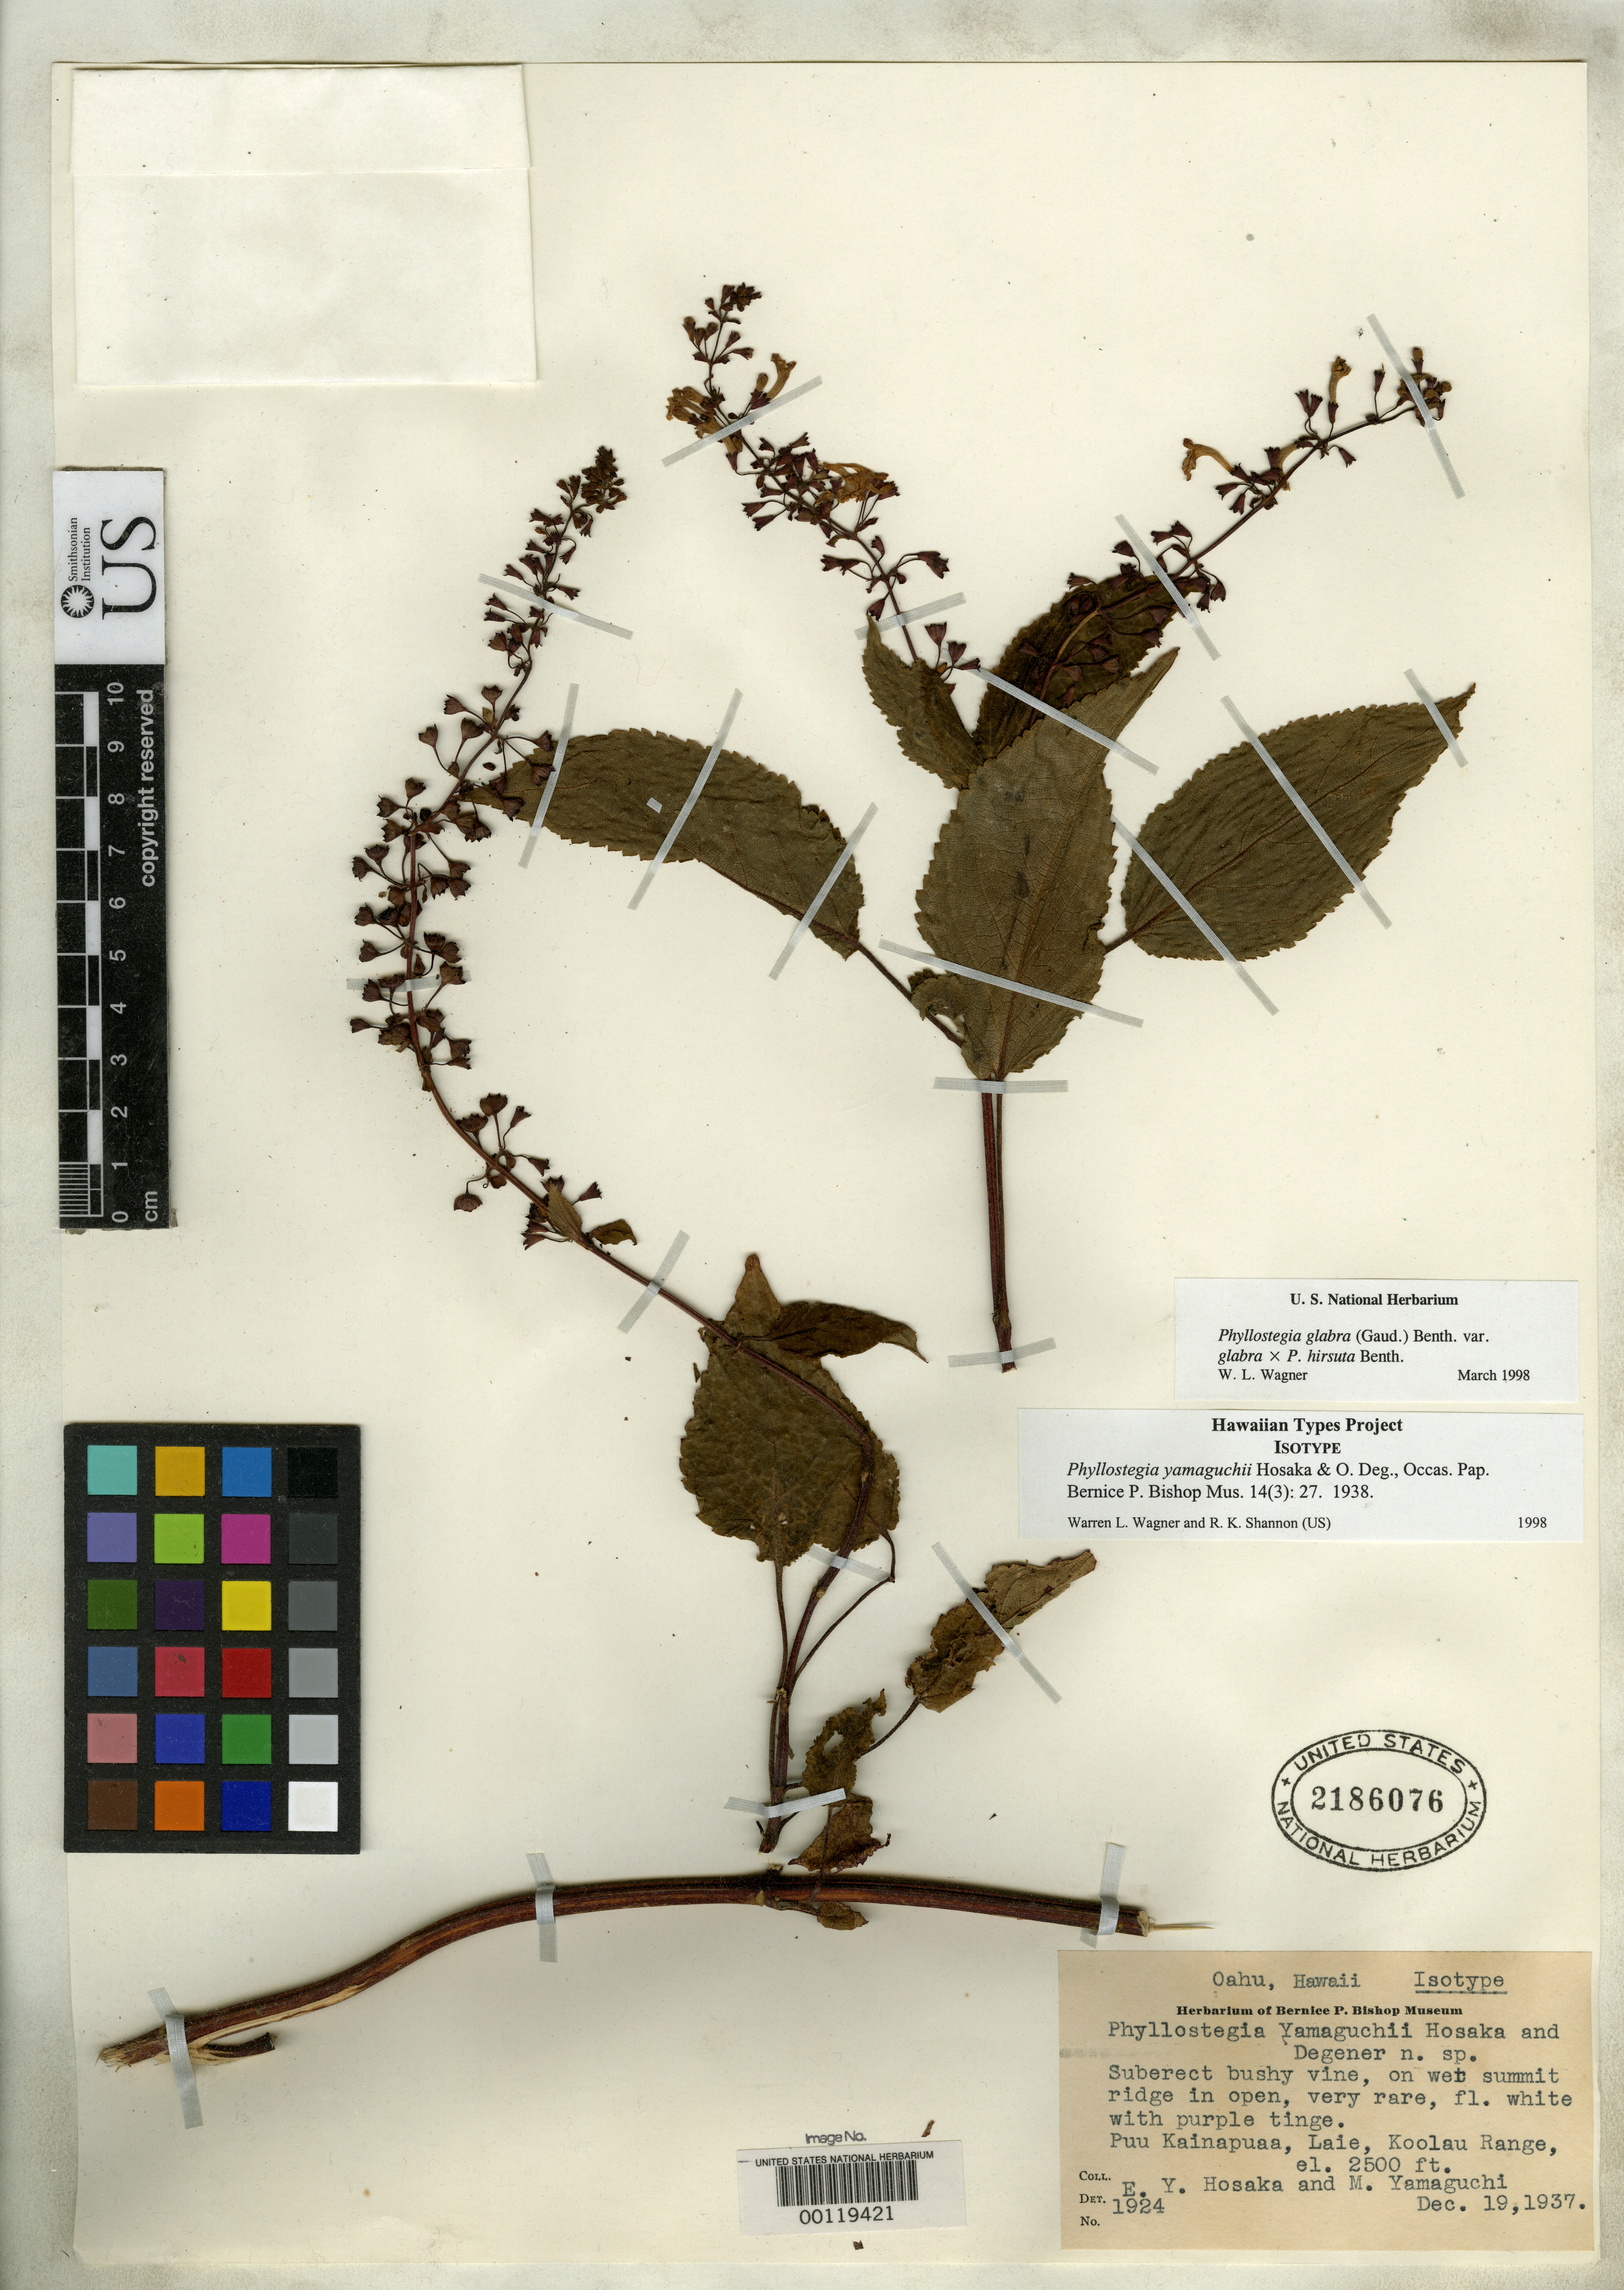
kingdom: Plantae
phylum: Tracheophyta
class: Magnoliopsida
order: Lamiales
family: Lamiaceae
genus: Phyllostegia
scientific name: Phyllostegia yamaguchii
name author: Hosaka & O. Deg.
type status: Isotype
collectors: E. Y. Hosaka & M. Yamaguchi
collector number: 1924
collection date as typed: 19 Dec 1937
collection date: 1937-12-19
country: United States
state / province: Hawaii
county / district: Honolulu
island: Oahu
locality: Puu Kainapuaa, laie, Koolau Range.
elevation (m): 762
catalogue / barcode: US 2186076